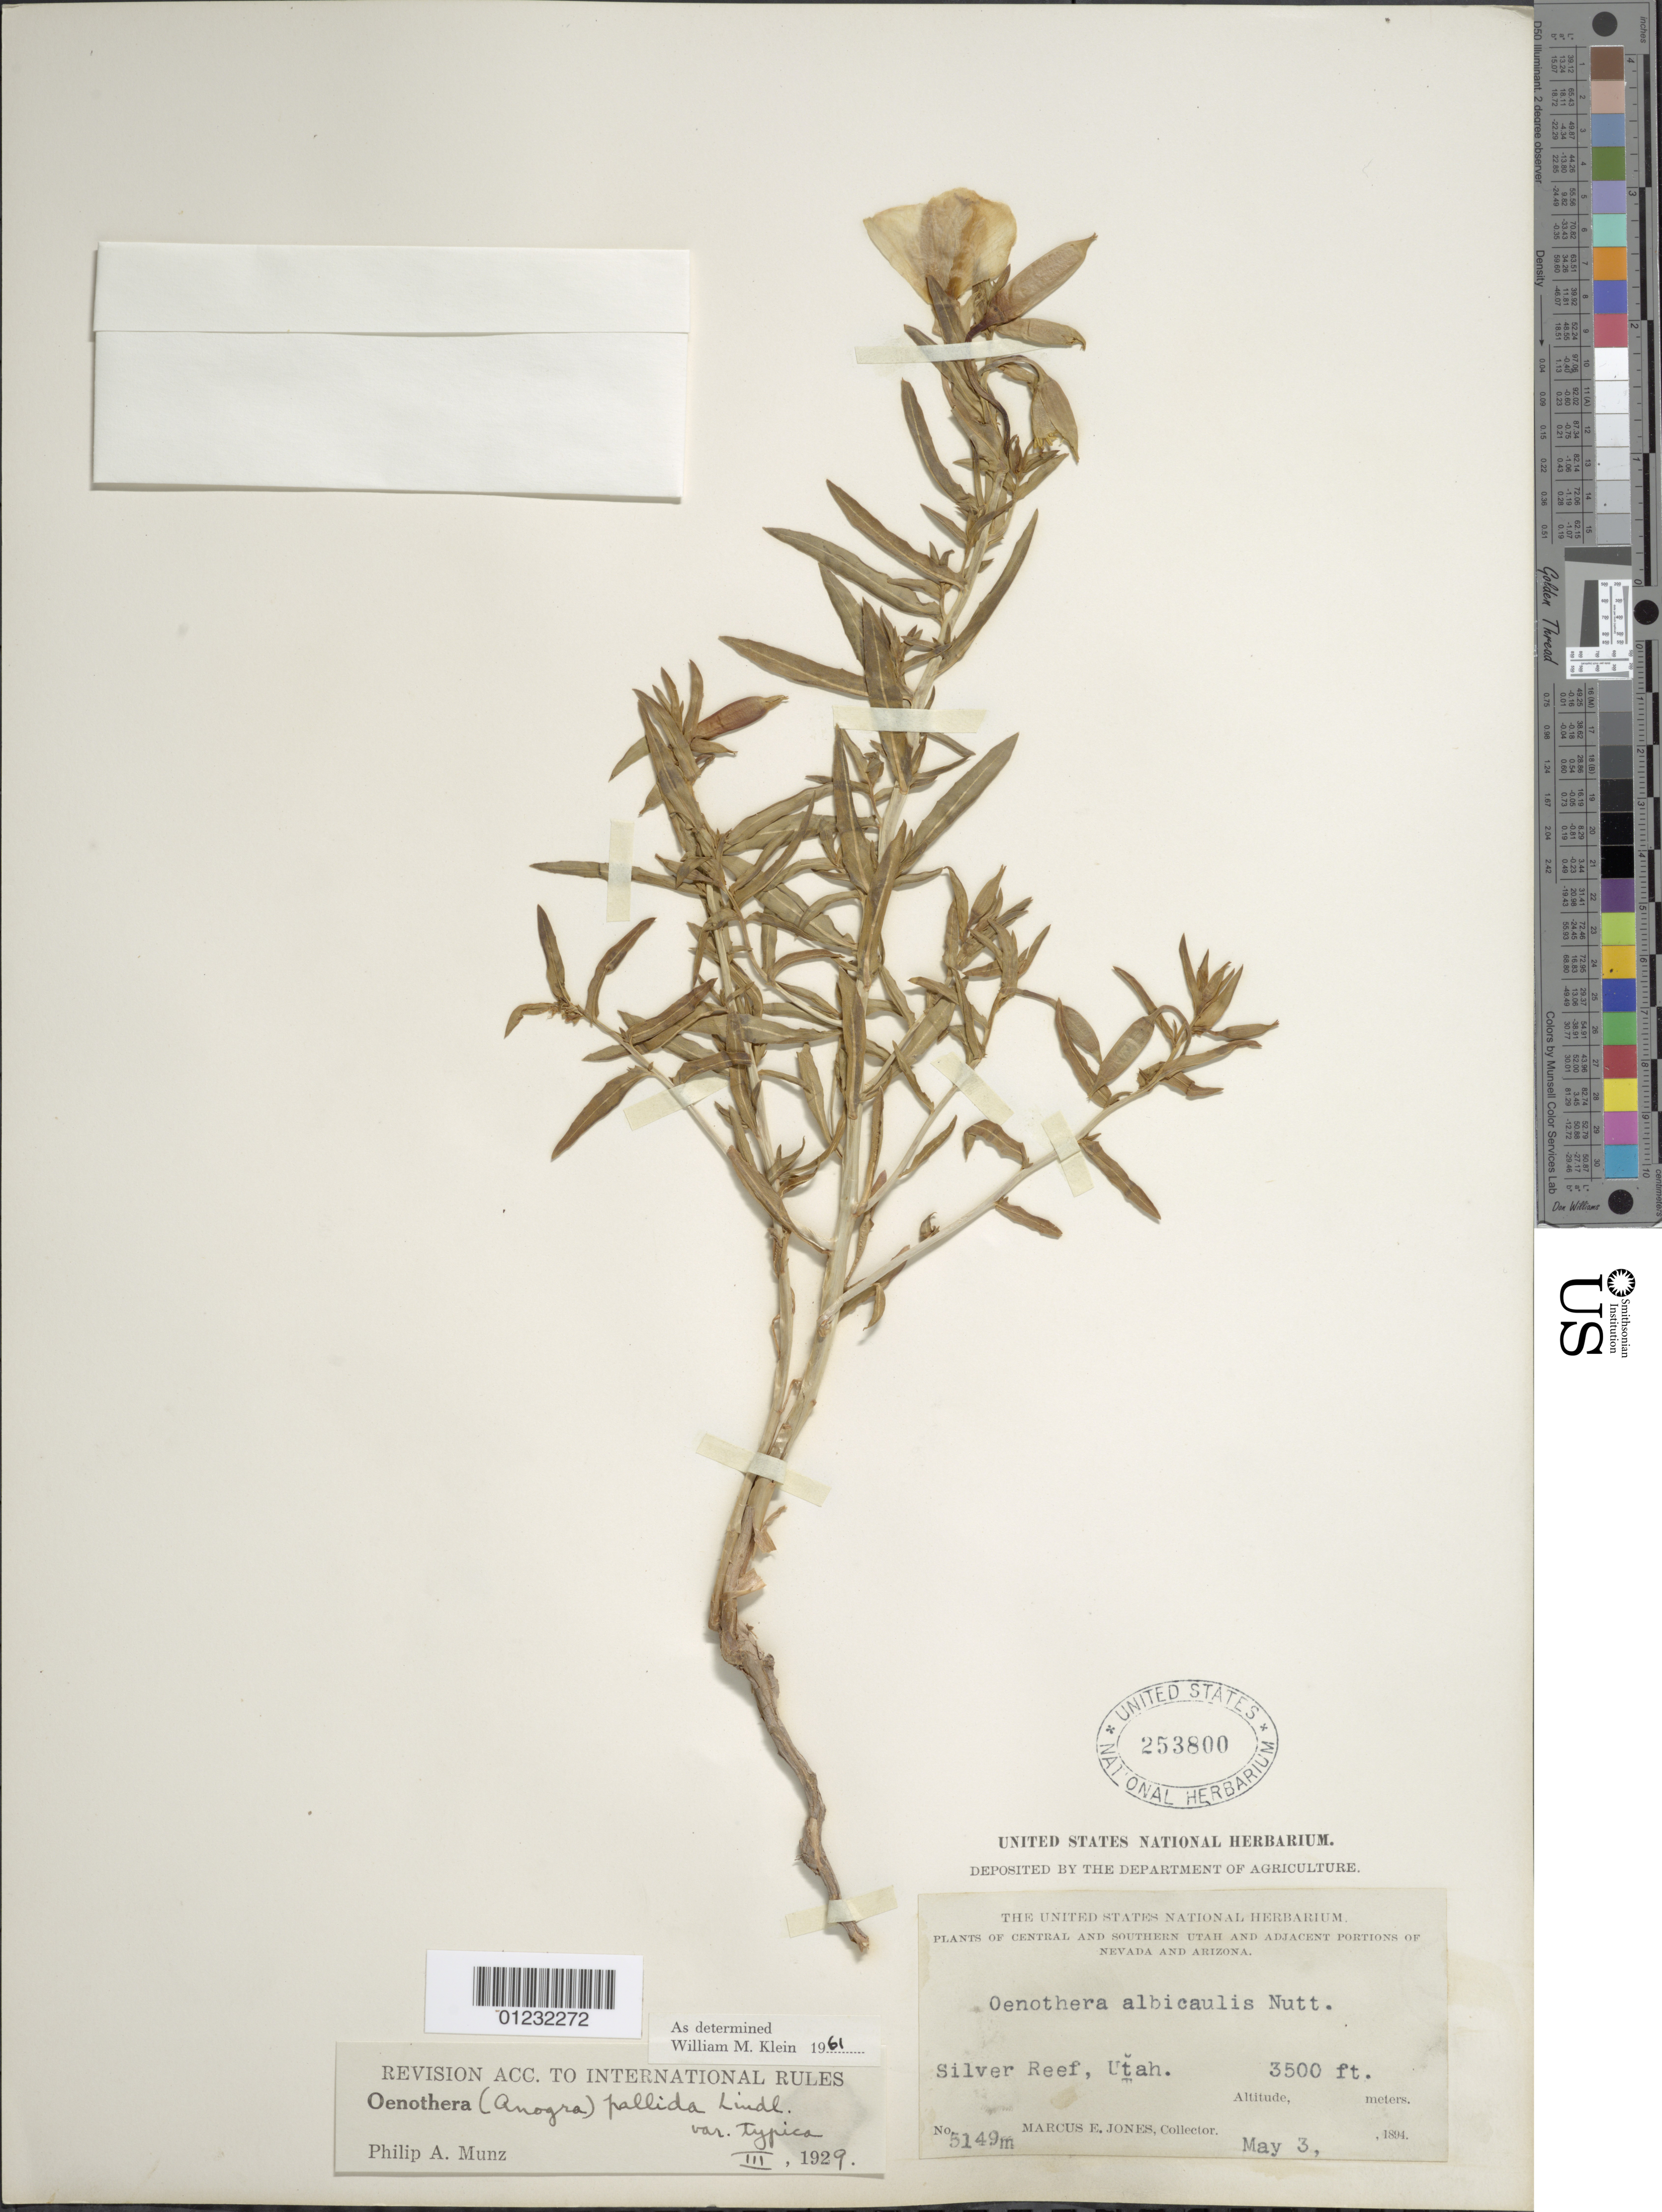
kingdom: Plantae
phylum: Tracheophyta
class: Magnoliopsida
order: Myrtales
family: Onagraceae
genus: Oenothera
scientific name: Oenothera pallida subsp. pallida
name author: Lindl.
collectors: M. E. Jones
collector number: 5149m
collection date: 1894-05-03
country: United States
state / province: Utah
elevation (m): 1067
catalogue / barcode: US 253800